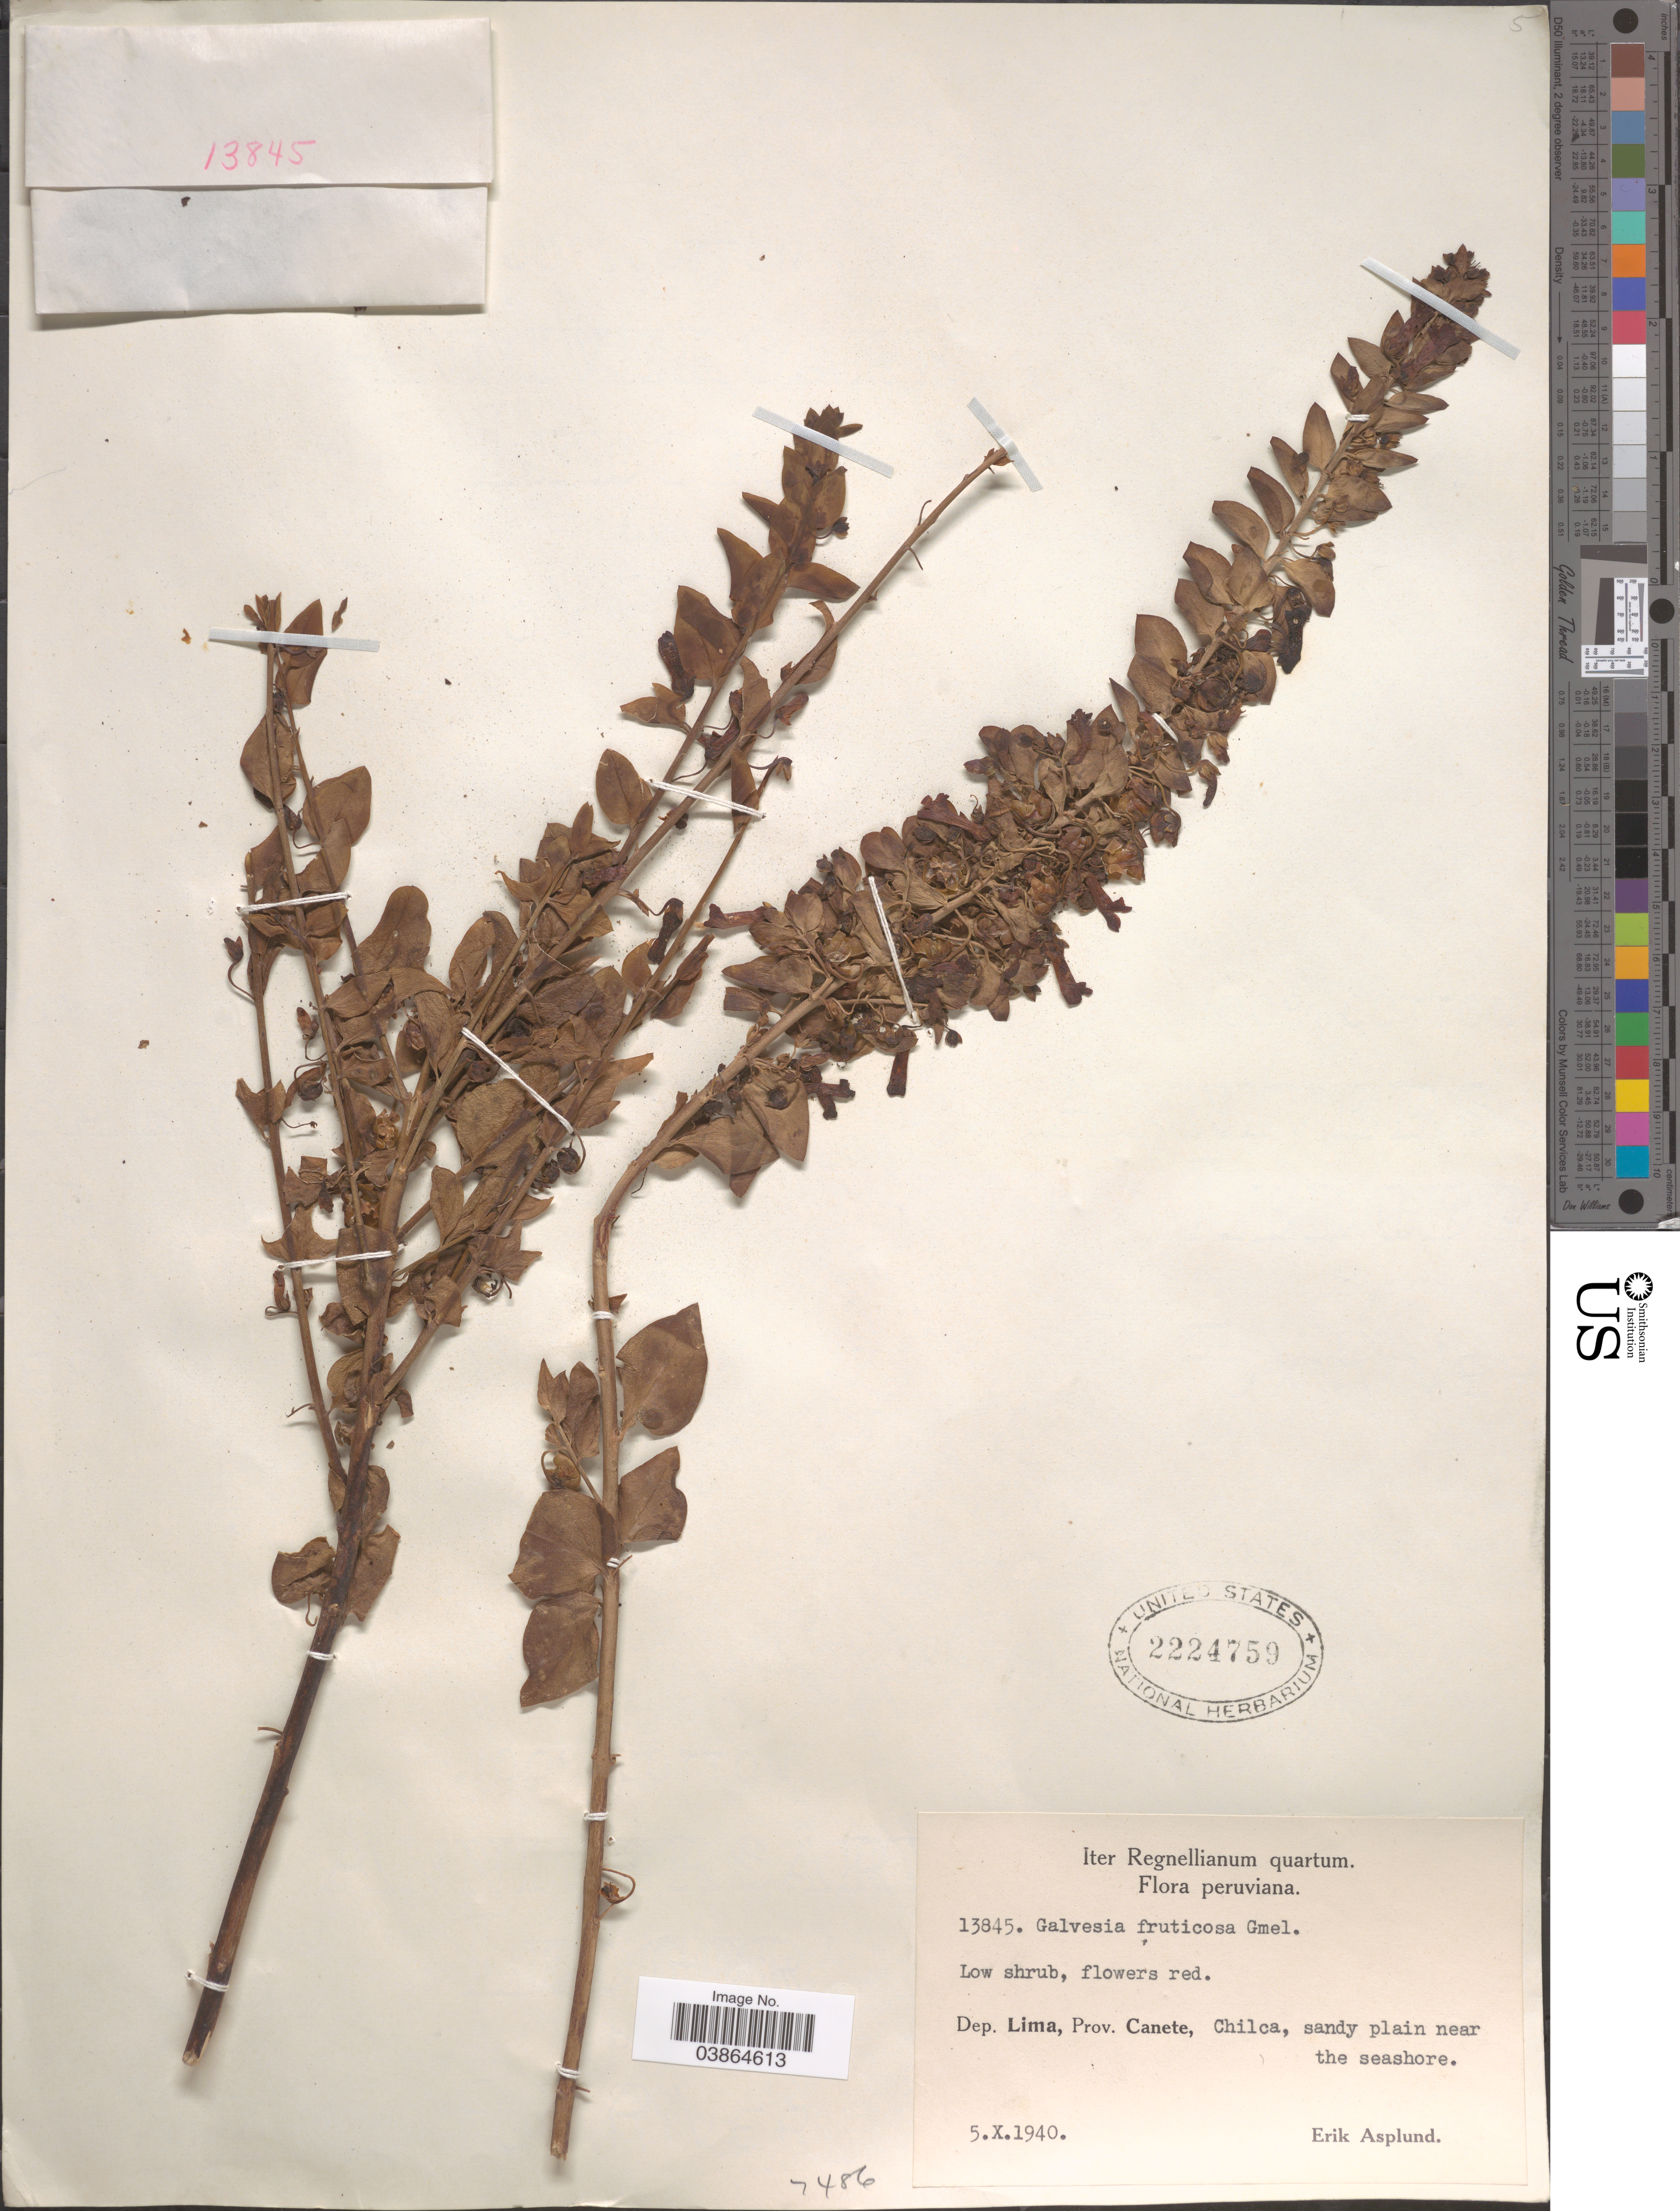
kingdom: Plantae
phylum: Tracheophyta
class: Magnoliopsida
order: Lamiales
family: Plantaginaceae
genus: Galvezia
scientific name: Galvezia fruticosa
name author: J.F. Gmel.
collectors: E. Asplund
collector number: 13845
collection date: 1940-10-05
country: Peru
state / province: Lima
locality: Dep. Lima, Prov. Canete, Chilca, sandy plain near the seashore.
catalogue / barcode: US 2224759